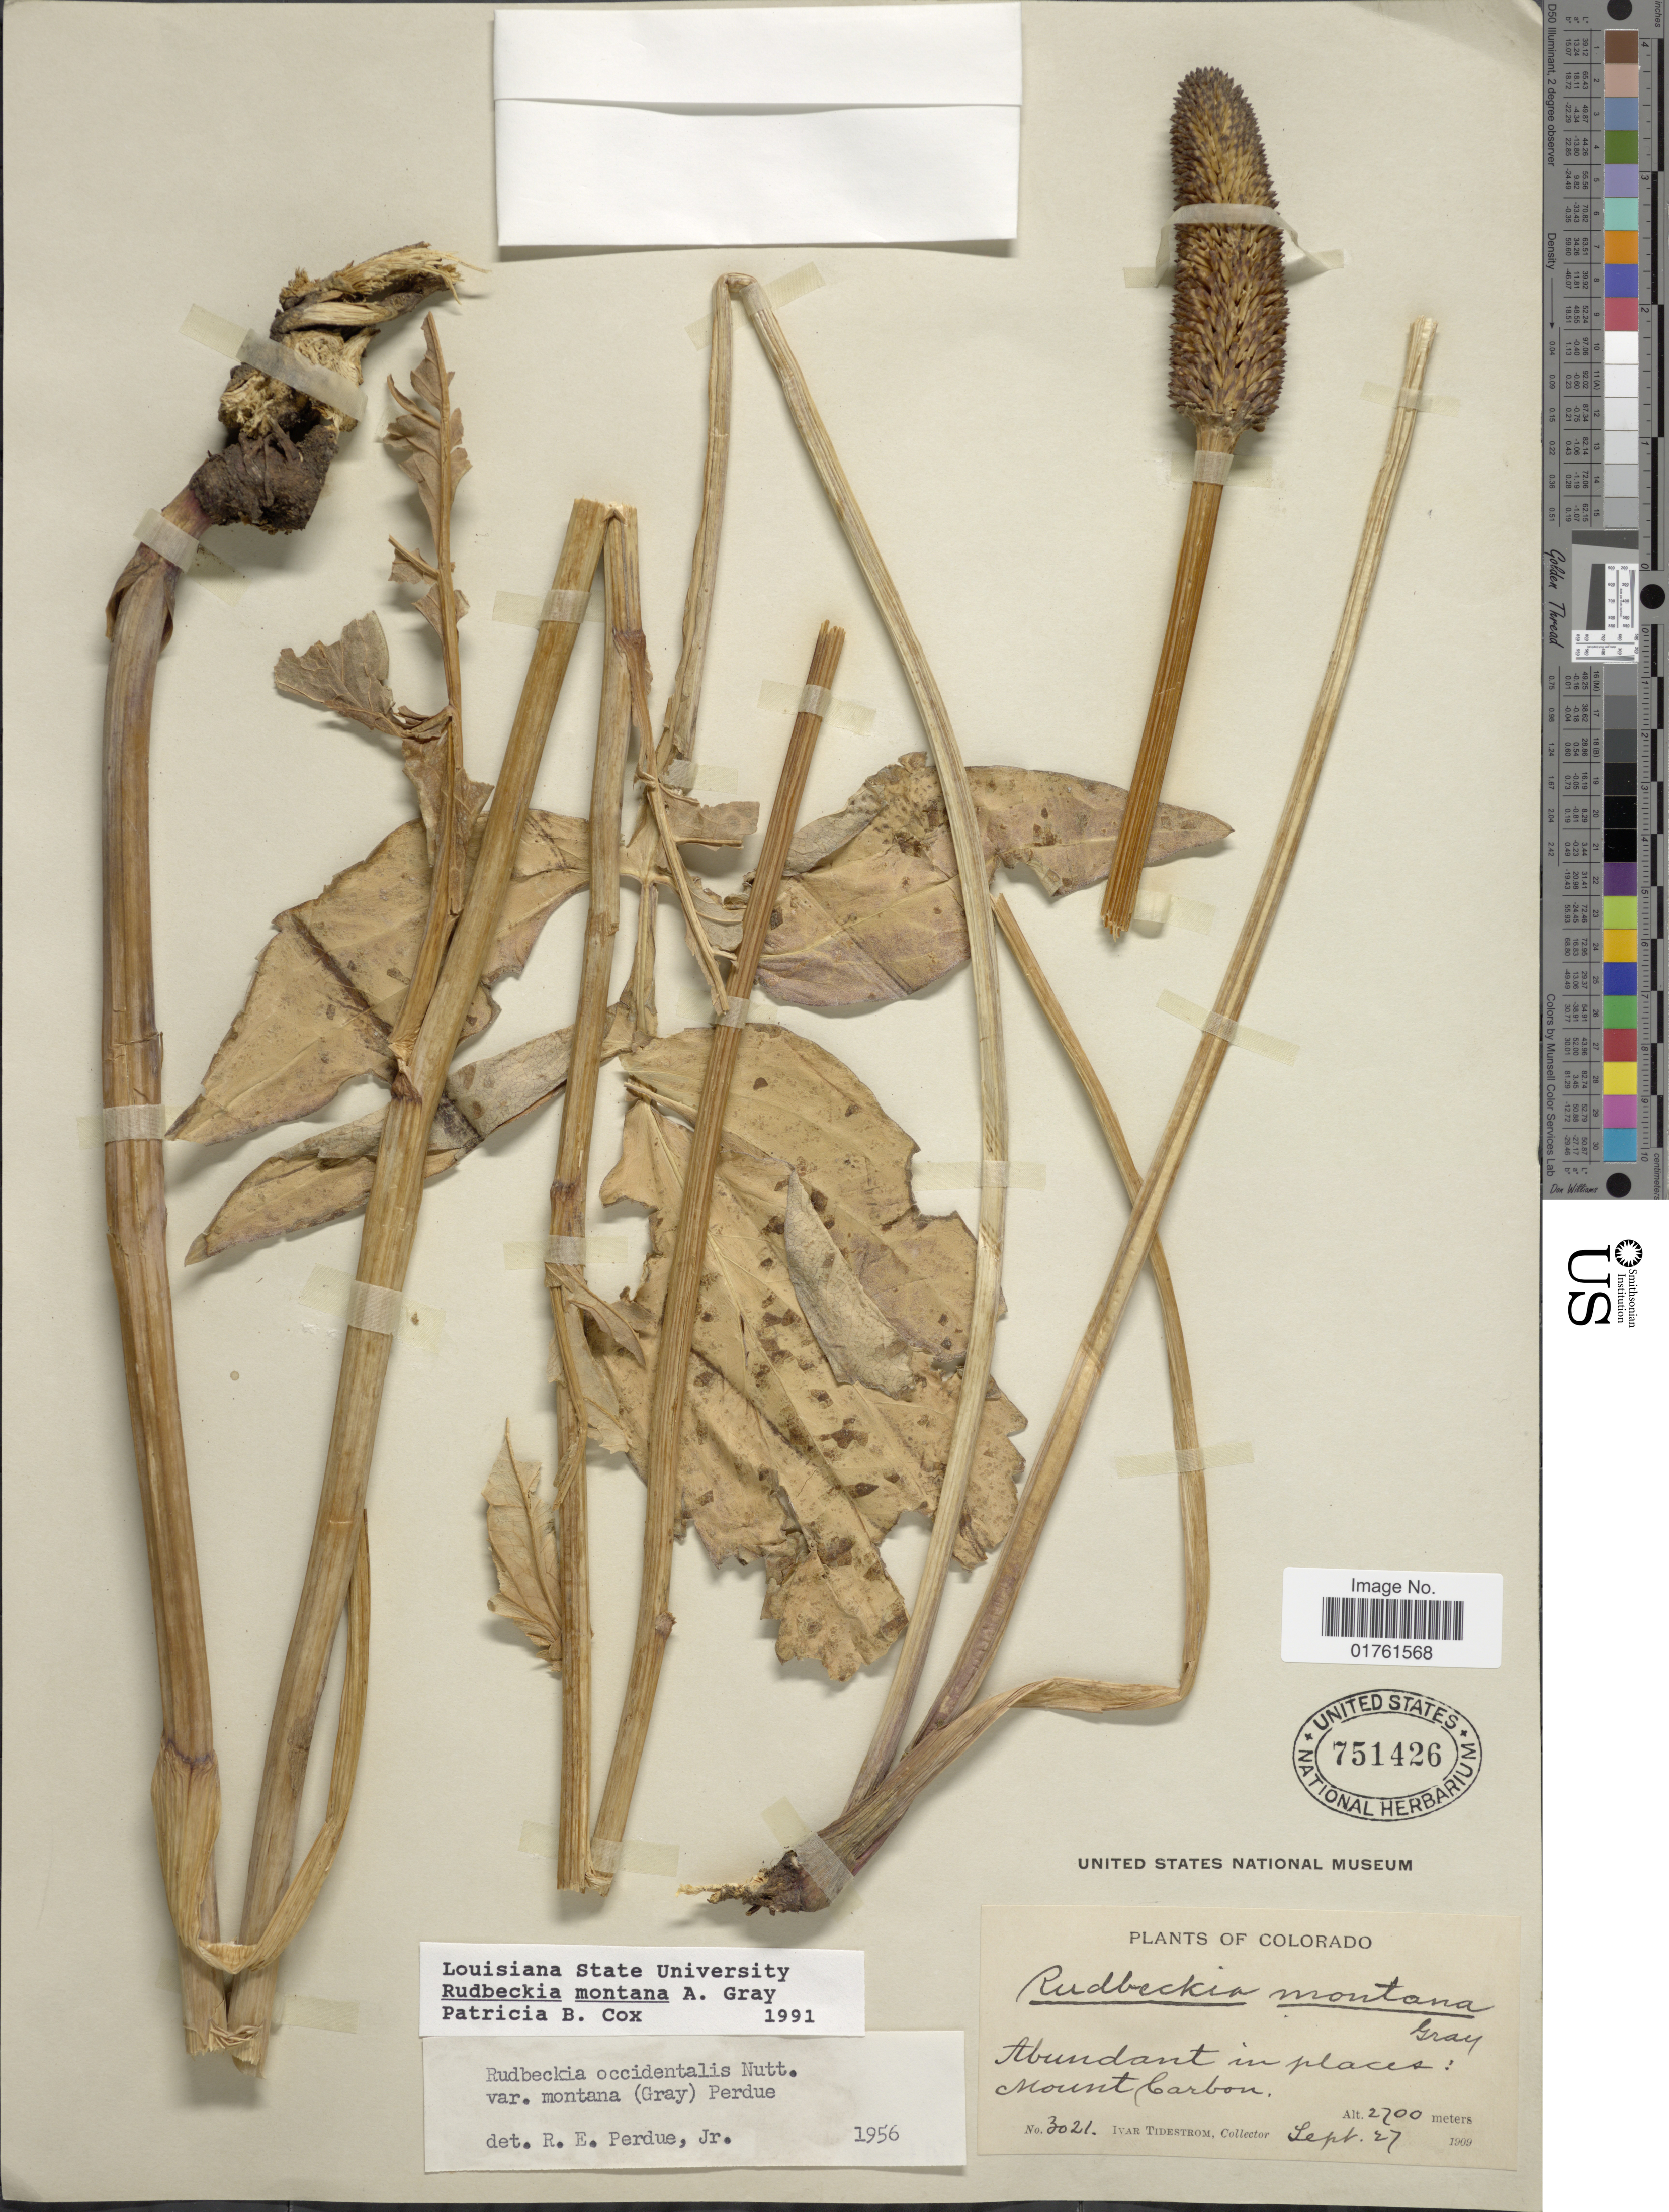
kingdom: Plantae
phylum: Tracheophyta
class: Magnoliopsida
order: Asterales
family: Asteraceae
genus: Rudbeckia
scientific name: Rudbeckia montana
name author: A. Gray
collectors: I. F. Tidestrom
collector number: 3021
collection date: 1909-09-27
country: United States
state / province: Colorado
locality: Abundant in places: Mount Carbon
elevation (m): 2700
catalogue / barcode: US 751426